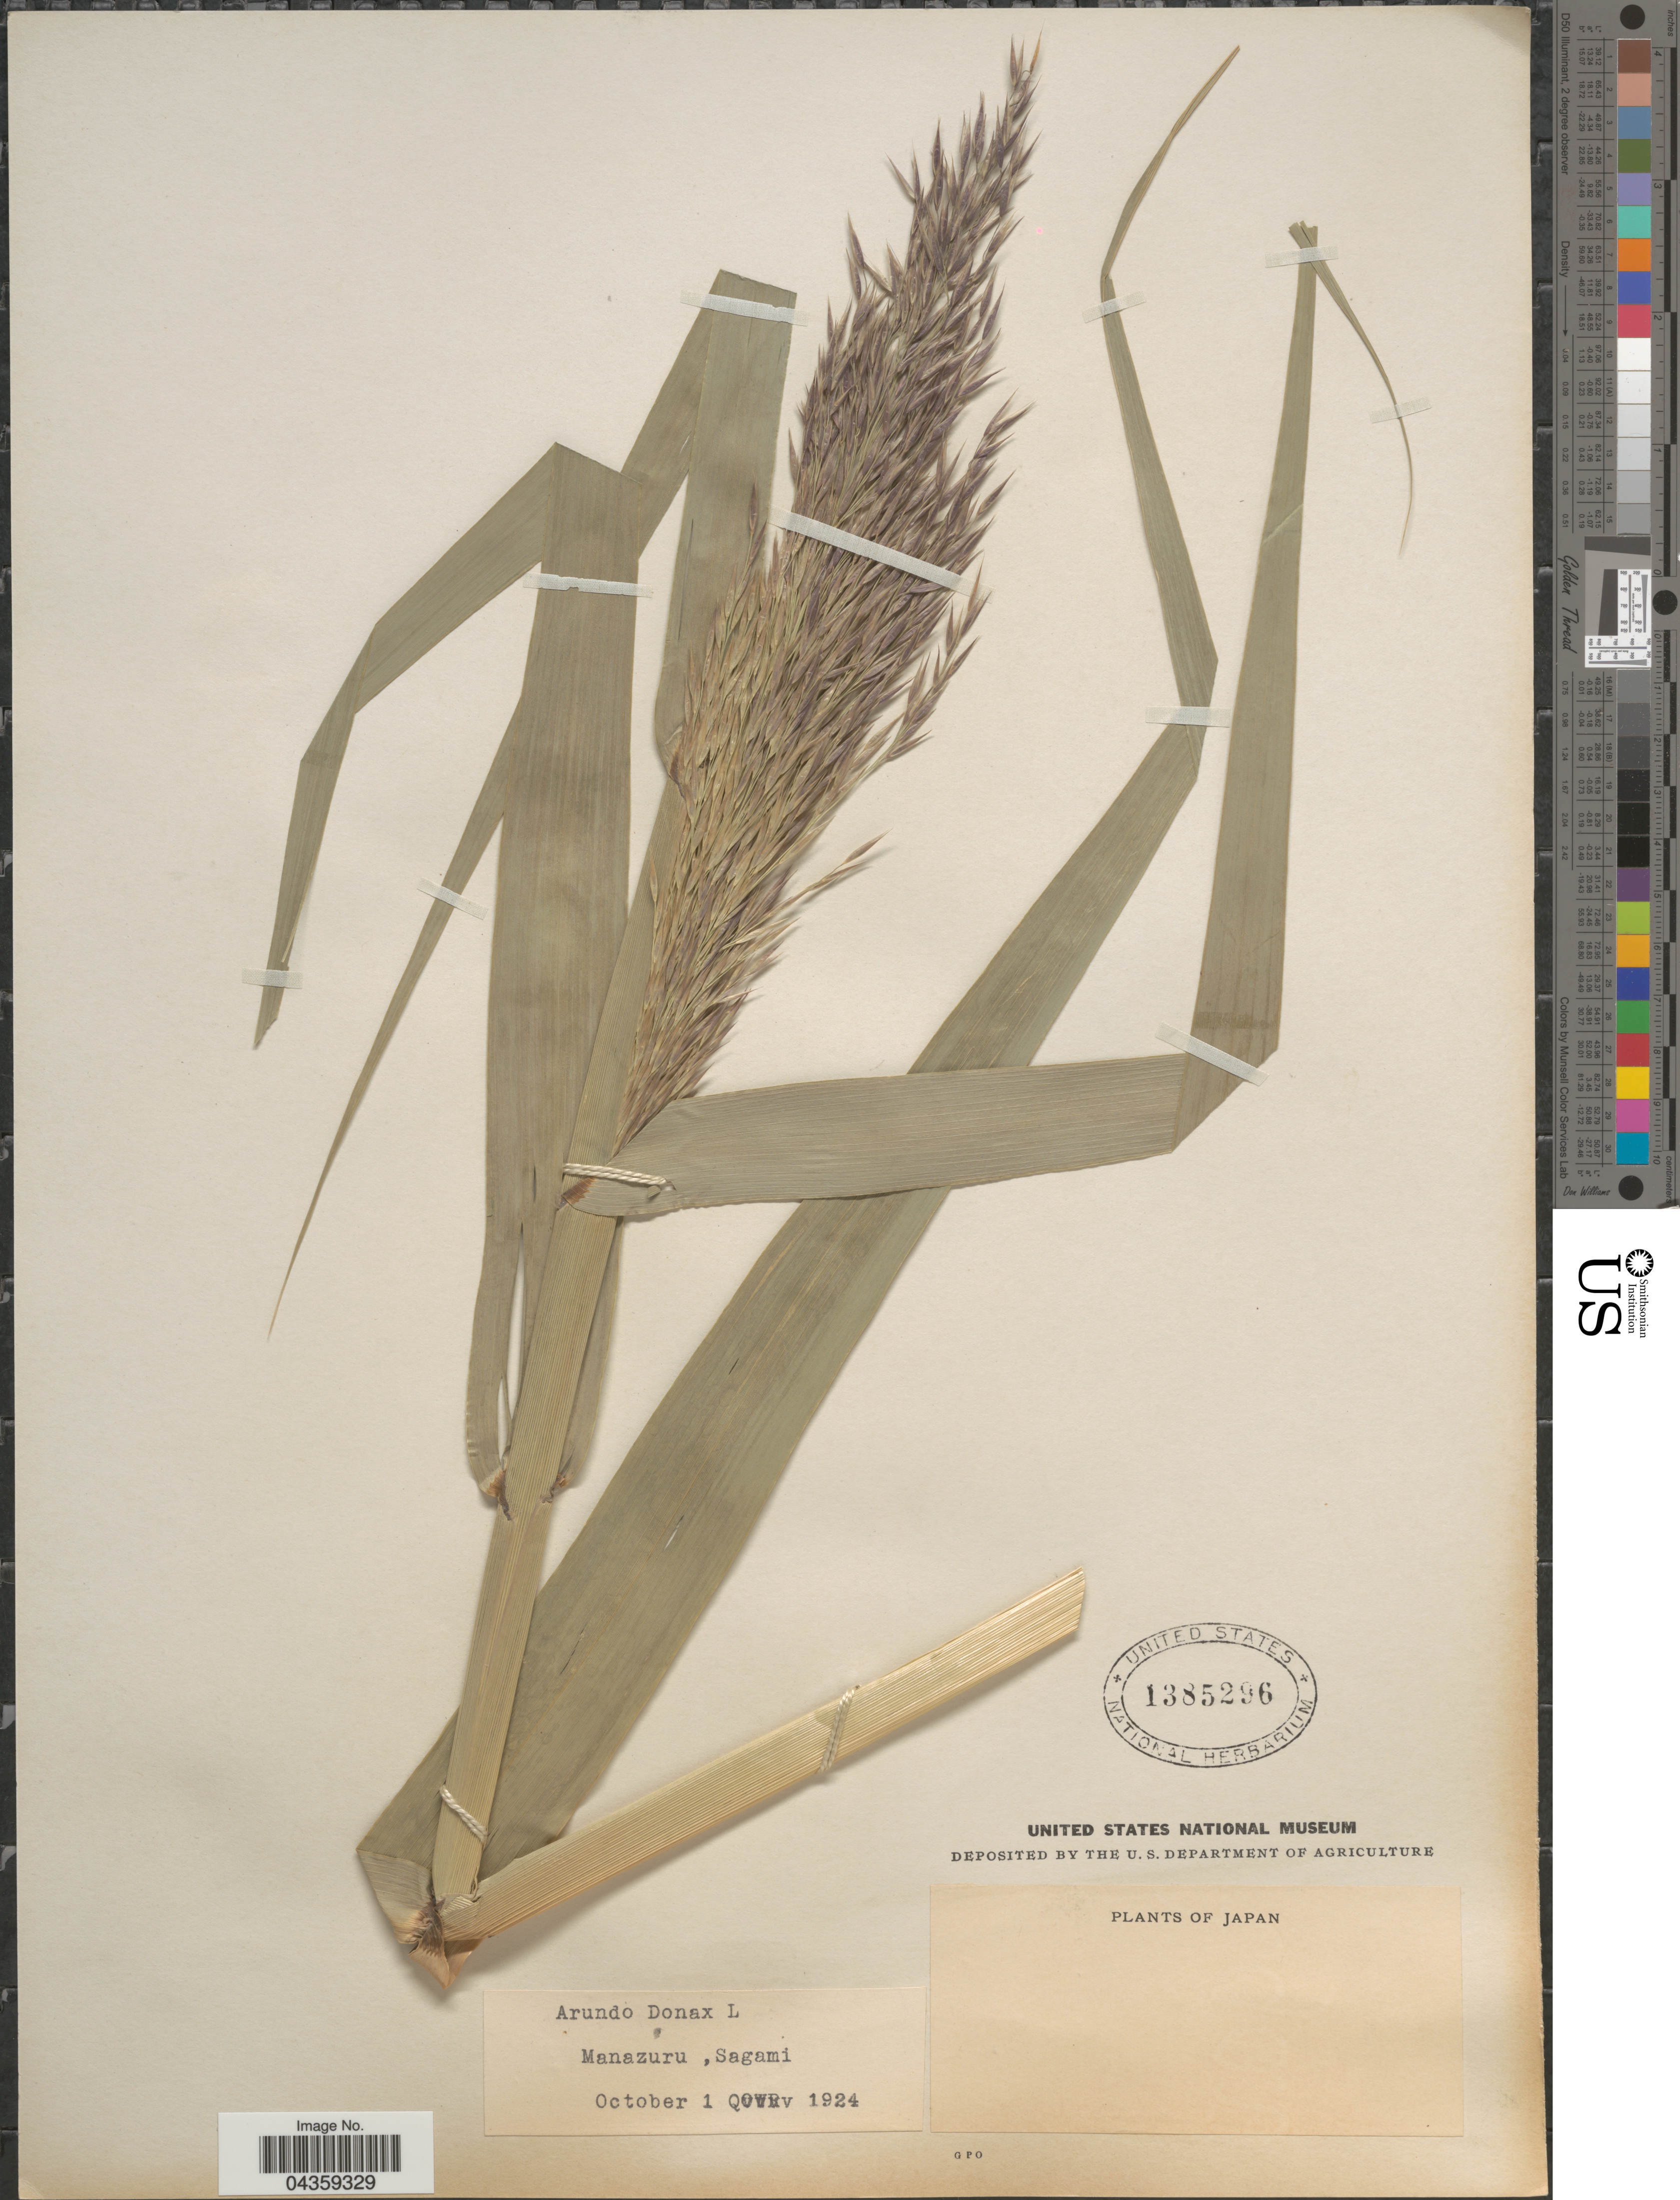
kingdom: Plantae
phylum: Tracheophyta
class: Liliopsida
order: Poales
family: Poaceae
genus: Arundo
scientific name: Arundo donax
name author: L.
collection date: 1924-10-01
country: Japan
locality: Manazuru, Sagami.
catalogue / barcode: US 1385296